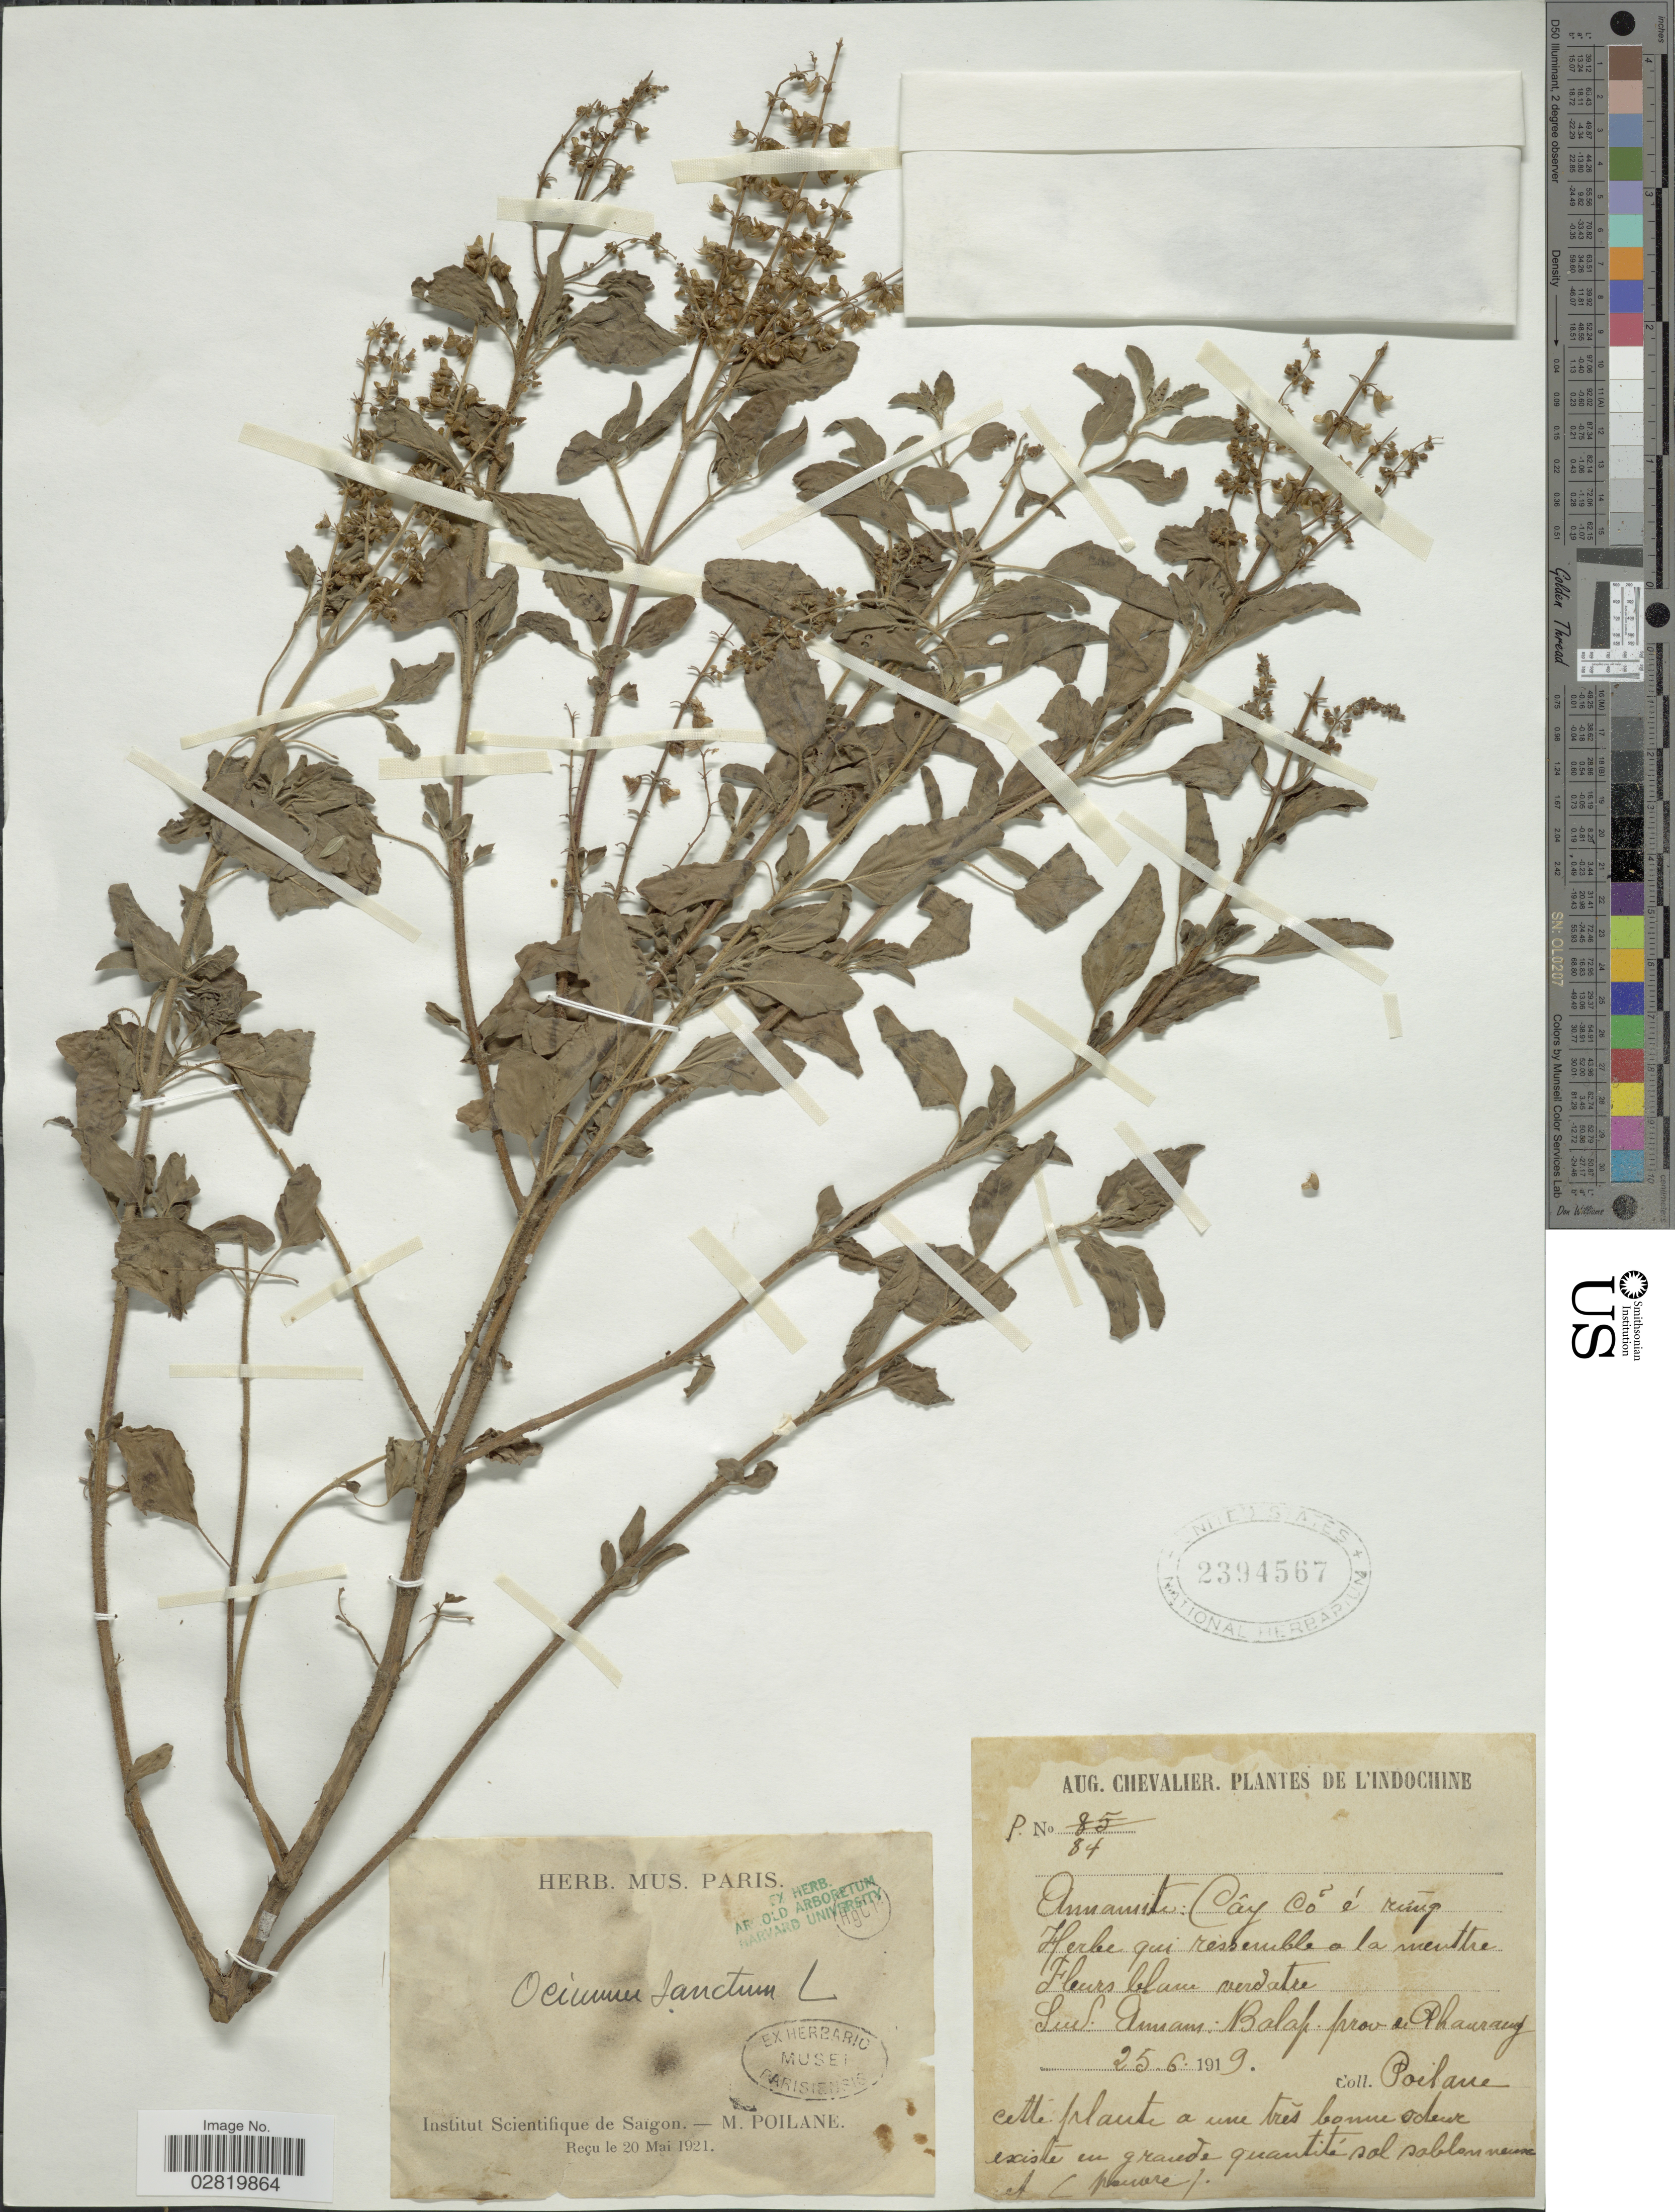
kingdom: Plantae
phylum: Tracheophyta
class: Magnoliopsida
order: Lamiales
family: Lamiaceae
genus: Ocimum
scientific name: Ocimum sanctum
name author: L.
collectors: M. Poilane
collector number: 84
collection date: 1919-06-25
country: Vietnam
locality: L'Indochine, Sud Annam [interpreted]: Balap prov a Phaurang [interpreted].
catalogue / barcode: US 2394567